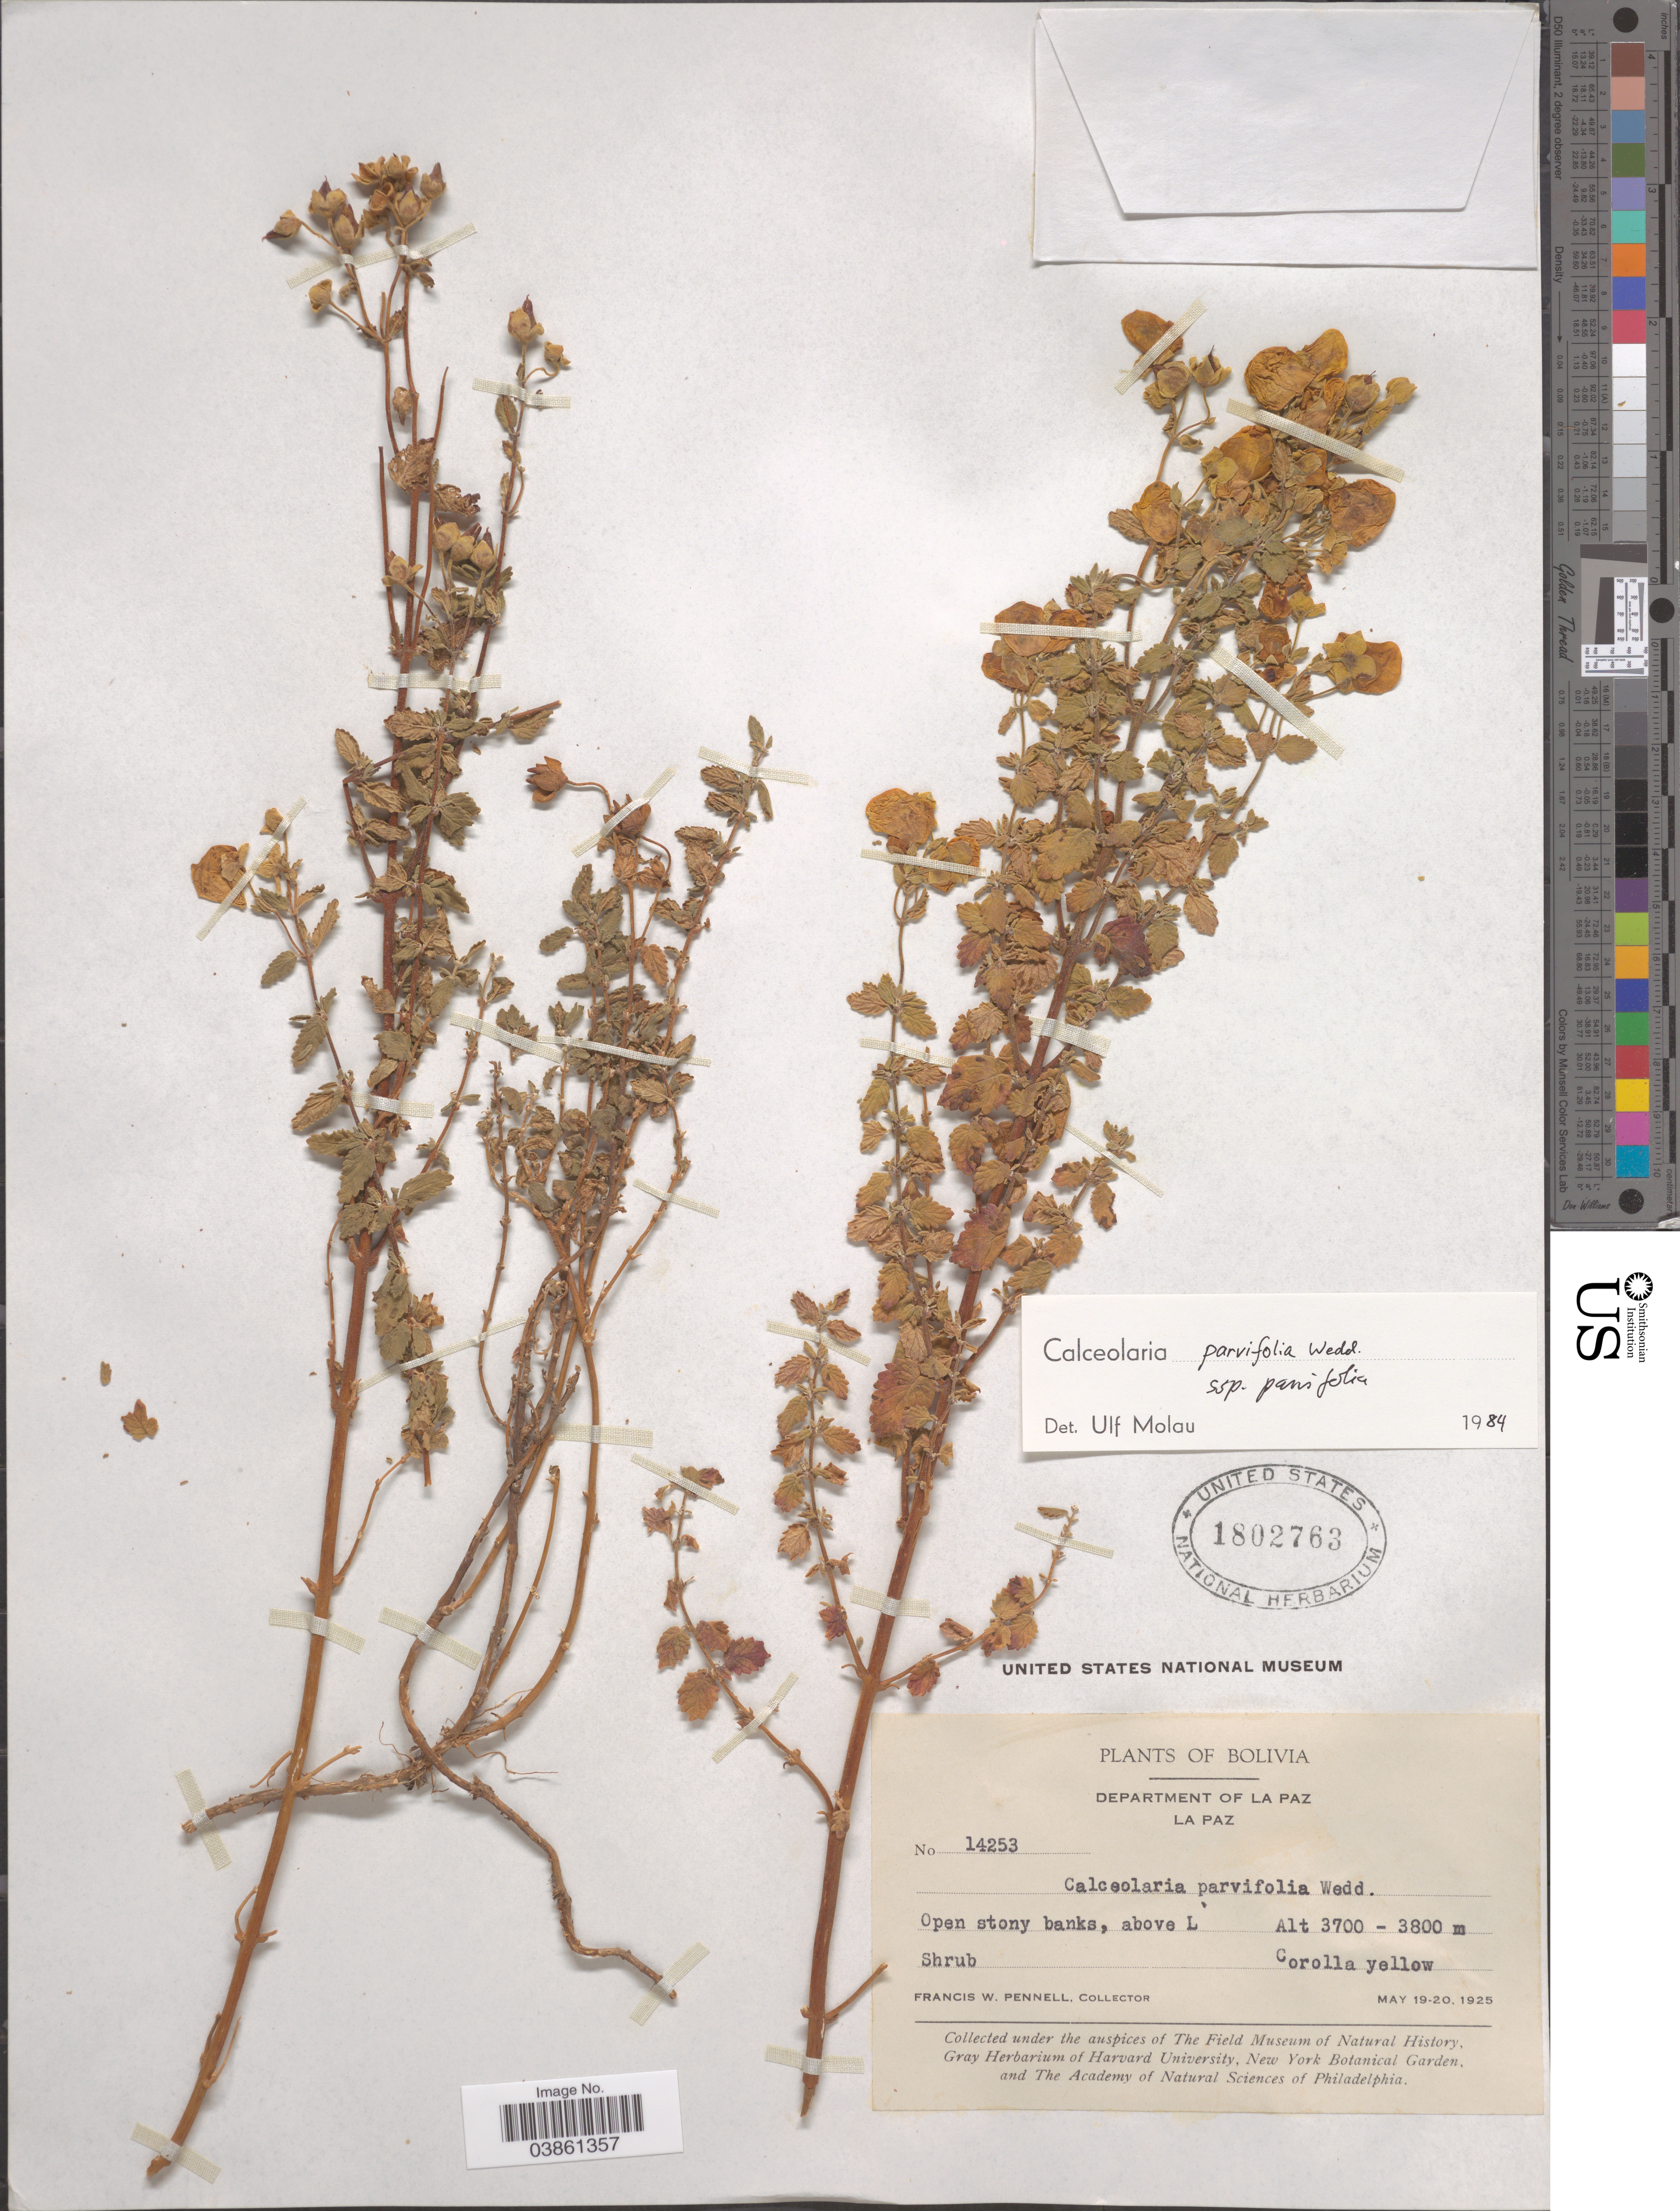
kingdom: Plantae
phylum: Tracheophyta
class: Magnoliopsida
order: Lamiales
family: Calceolariaceae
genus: Calceolaria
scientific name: Calceolaria parvifolia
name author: Wedd.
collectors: F. W. Pennell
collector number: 14253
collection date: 1925-05-19/1925-05-20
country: Bolivia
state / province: La Paz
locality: Department of La Paz. Open stony banks, above L.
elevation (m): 3700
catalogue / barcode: US 1802763